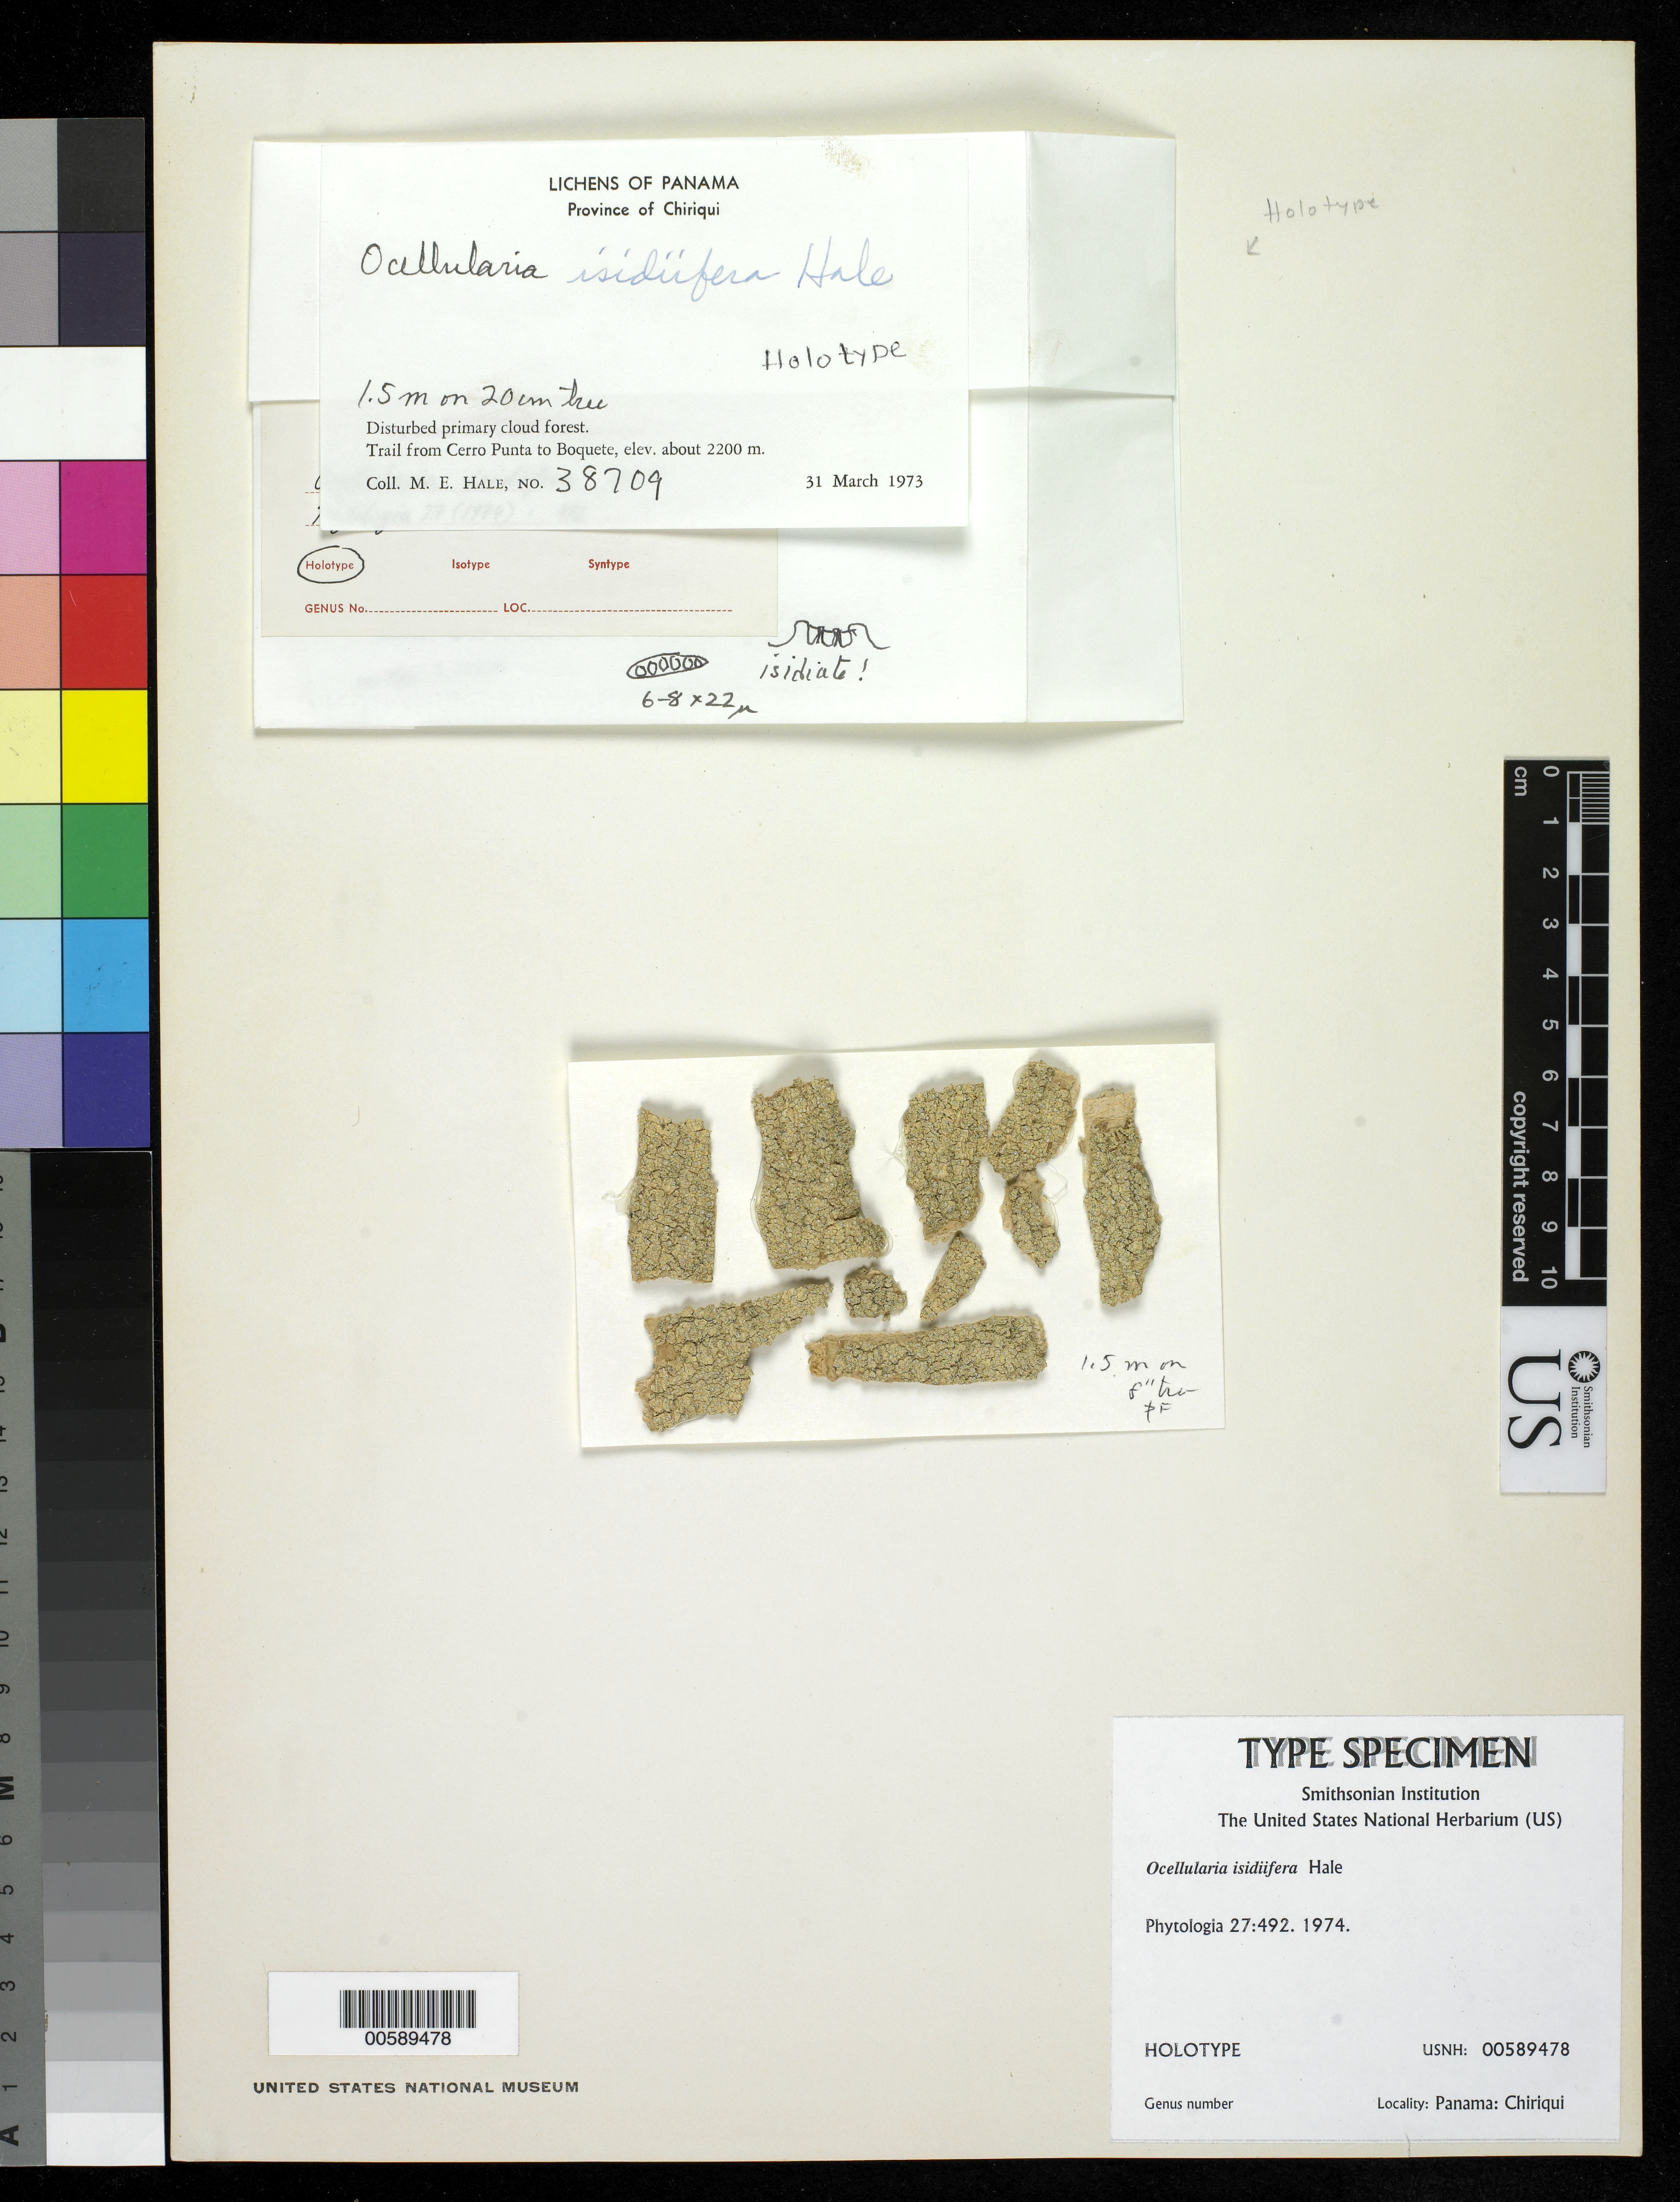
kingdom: Fungi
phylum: Ascomycota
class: Lecanoromycetes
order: Ostropales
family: Graphidaceae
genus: Ocellularia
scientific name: Ocellularia isidiifera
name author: Hale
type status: Holotype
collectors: M. Hale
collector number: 38709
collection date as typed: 31 Mar 1973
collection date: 1973-03-31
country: Panama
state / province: Chiriquí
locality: Trail from Cerro Punta to Boquete.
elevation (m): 2200